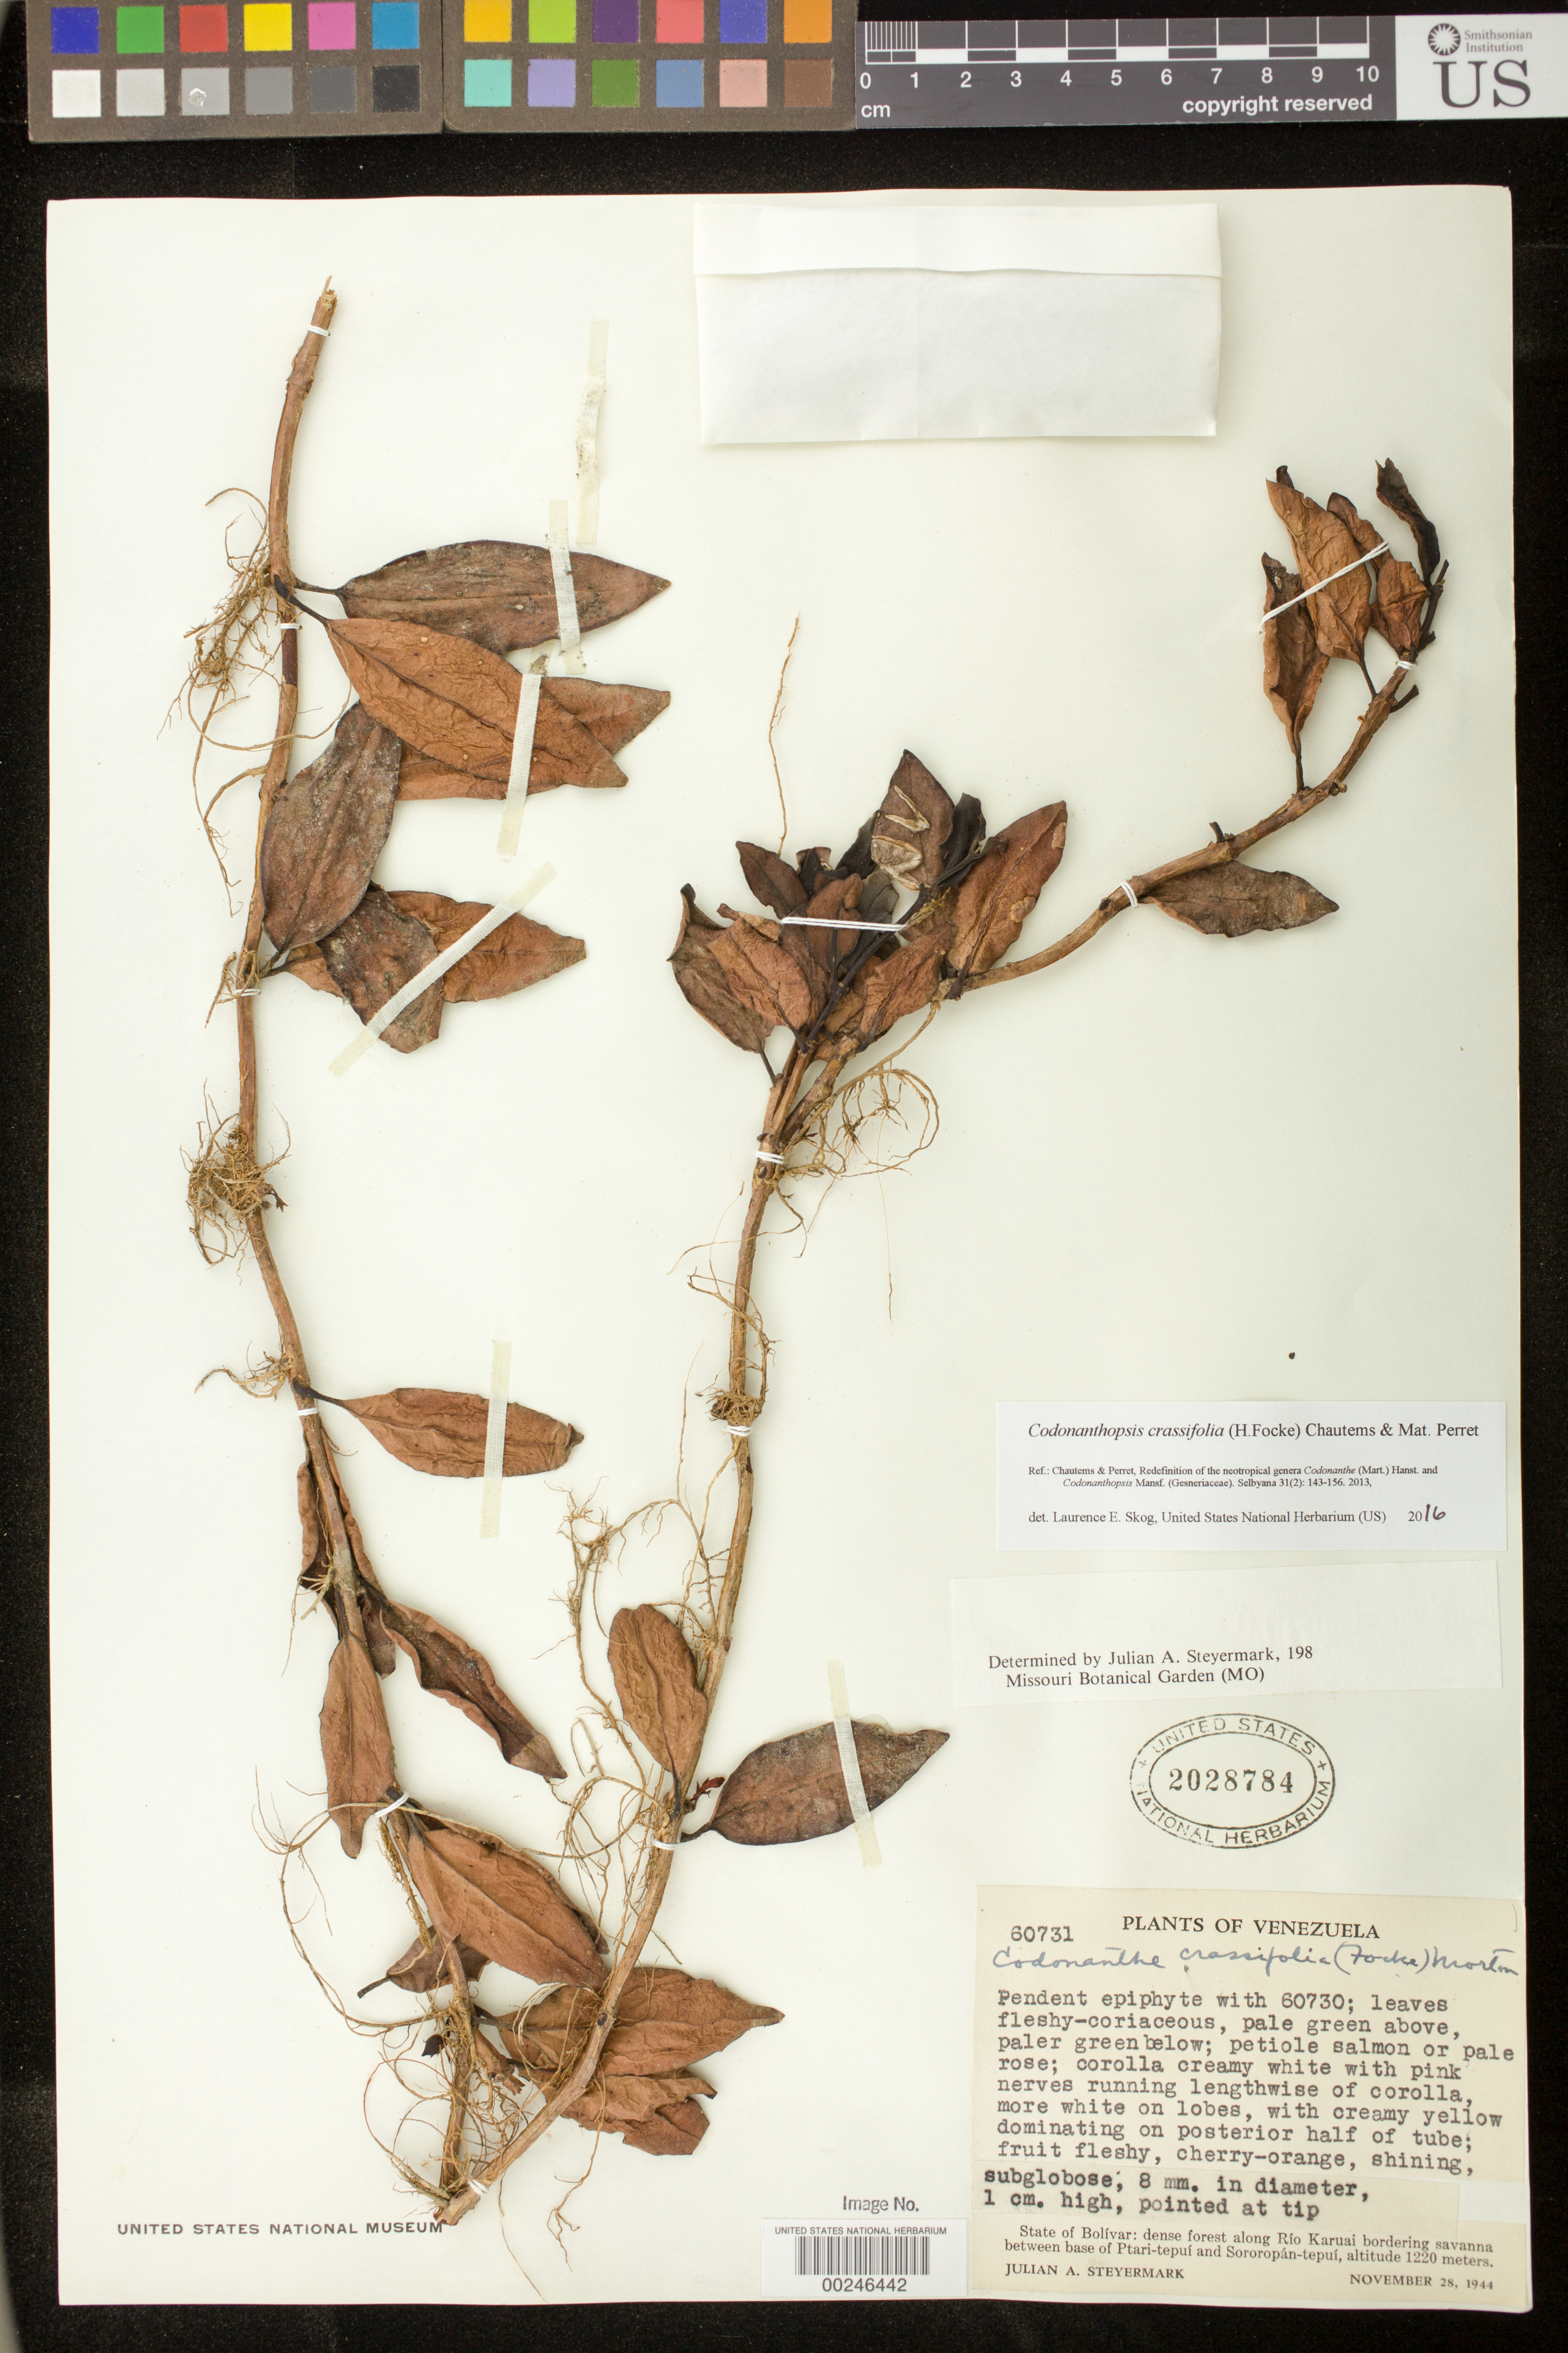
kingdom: Plantae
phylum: Tracheophyta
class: Magnoliopsida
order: Lamiales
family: Gesneriaceae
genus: Codonanthopsis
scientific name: Codonanthopsis crassifolia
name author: (H. Focke) Chautems & Mat.Perret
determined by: Skog, Laurence E.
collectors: J. Steyermark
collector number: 60731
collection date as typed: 28 Nov 1944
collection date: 1944-11-28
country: Venezuela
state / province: Bolívar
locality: Dense forest along Río Karuai bordering savanna between base of Ptari-tepuí and Sororopán-tepuí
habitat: Dense forest along [river] bordering savanna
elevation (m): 1220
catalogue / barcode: US 2028784